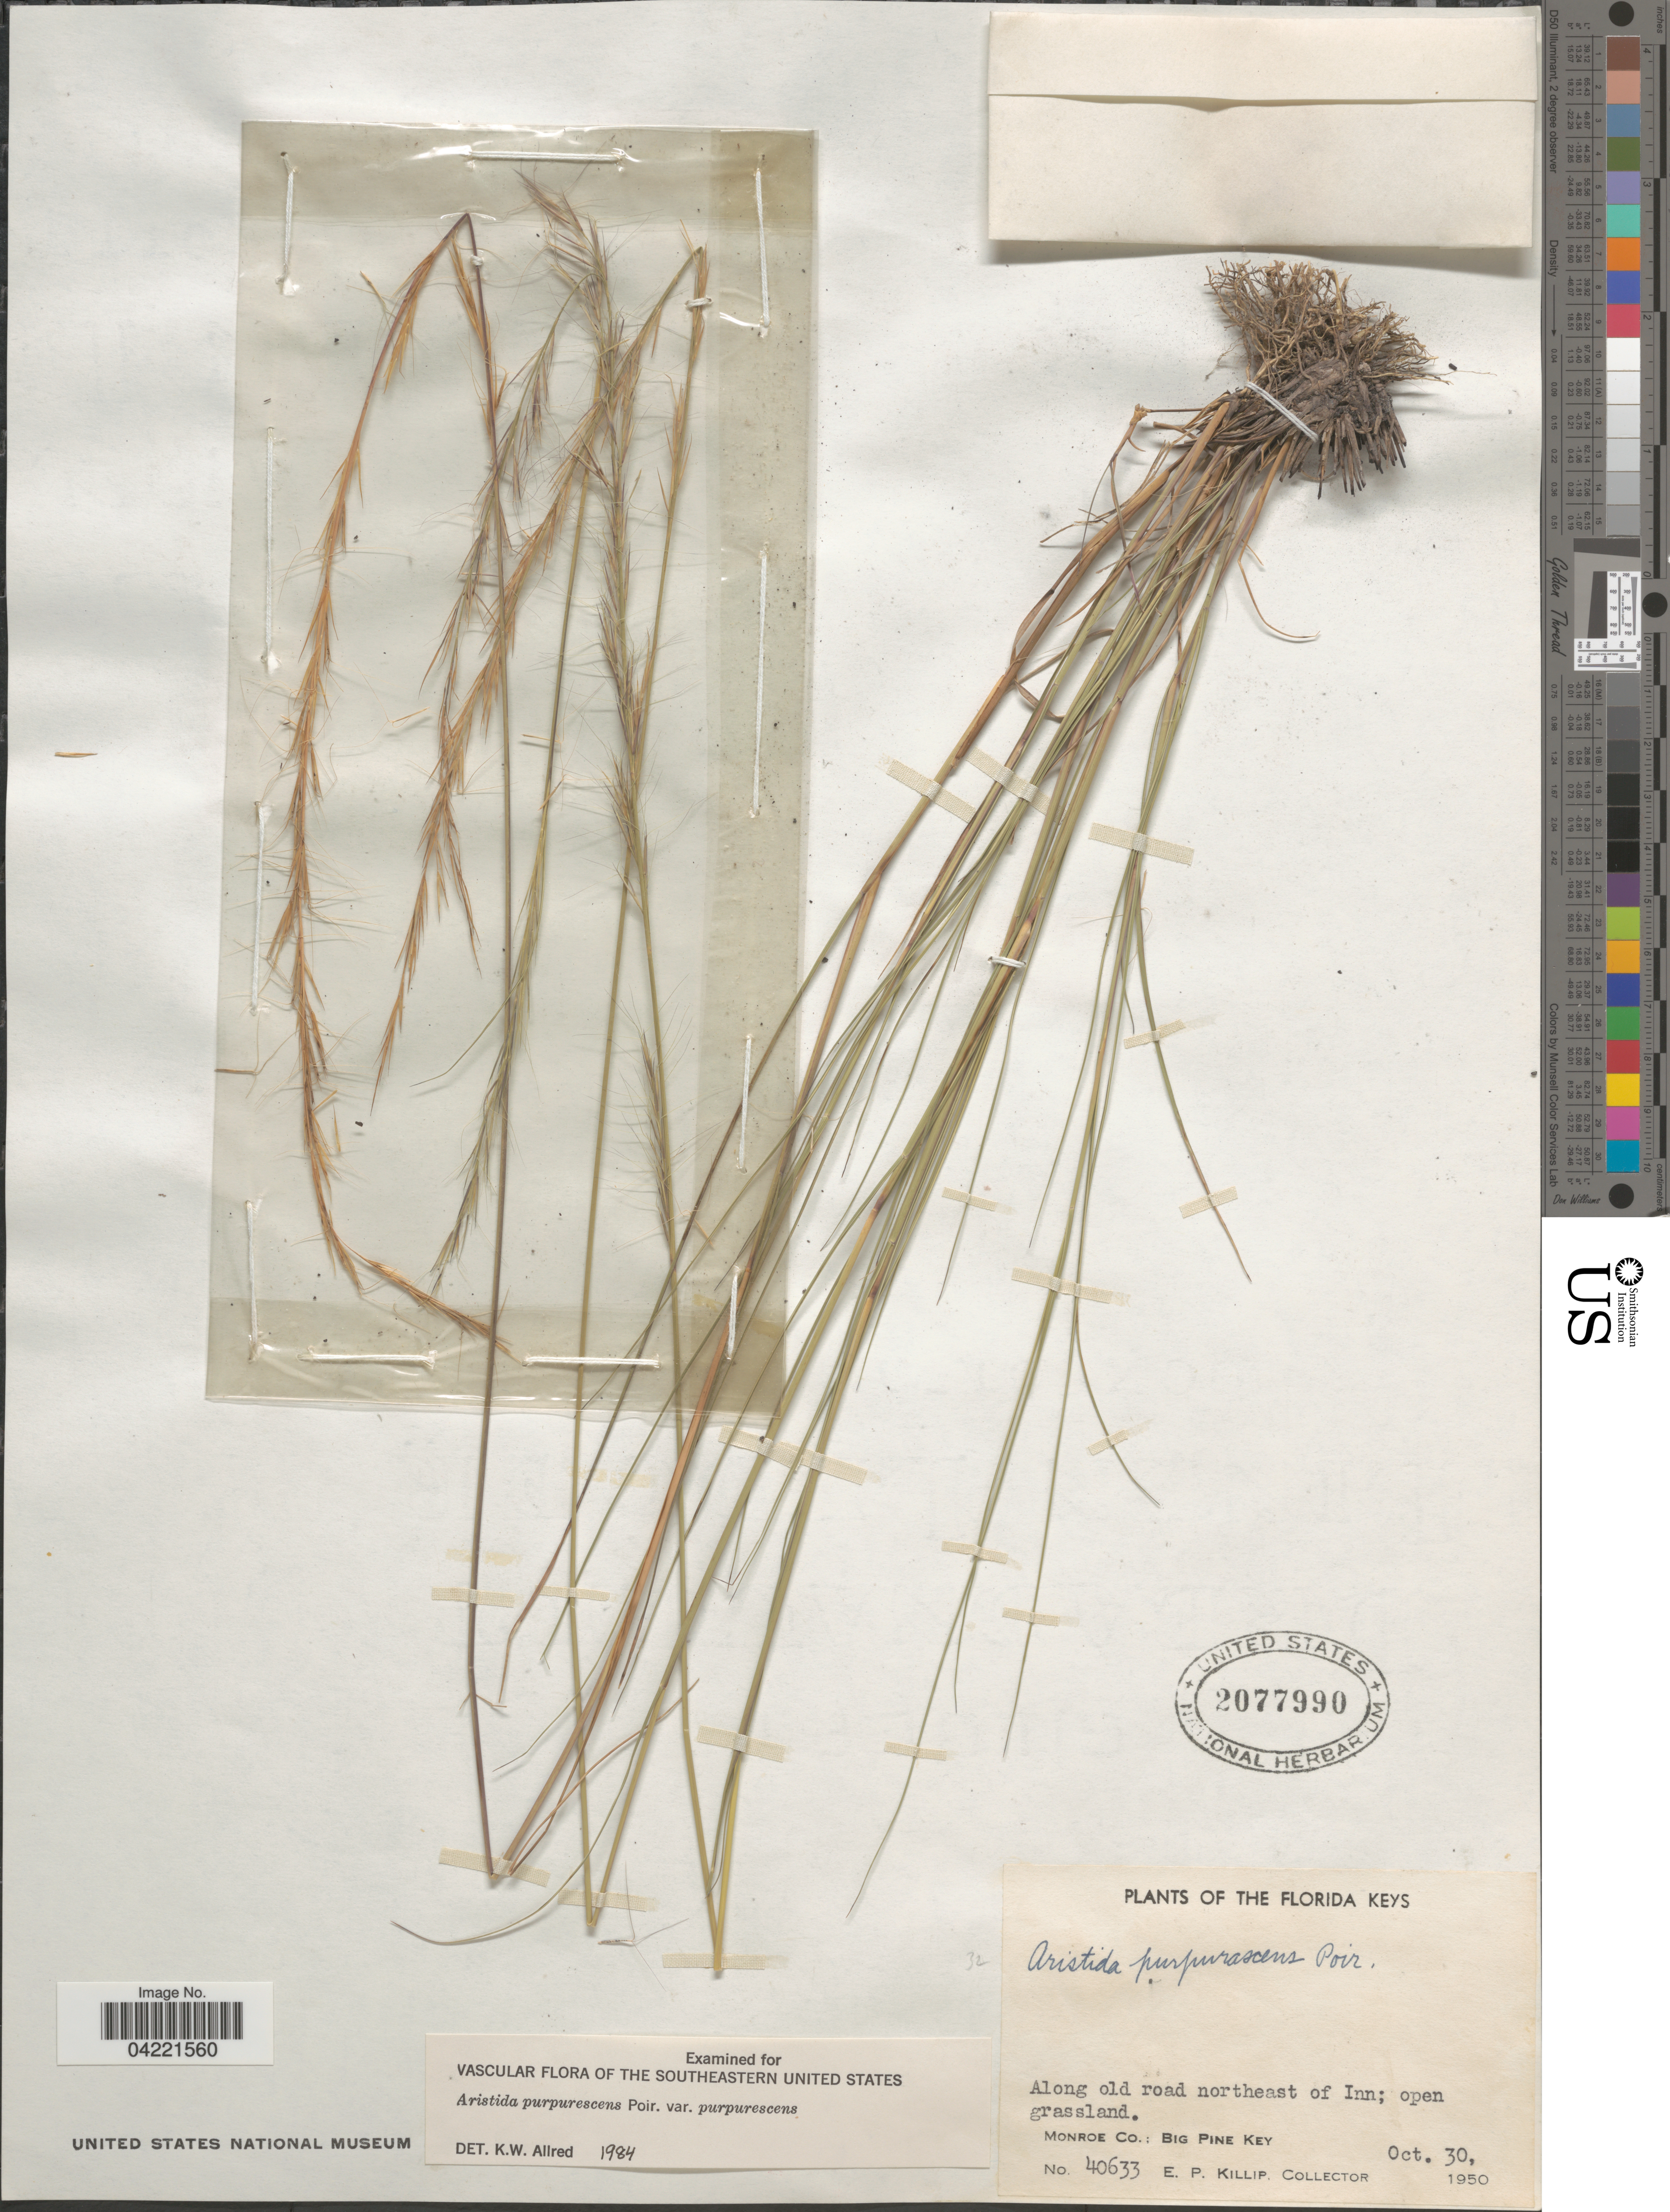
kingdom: Plantae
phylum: Tracheophyta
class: Liliopsida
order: Poales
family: Poaceae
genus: Aristida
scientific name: Aristida purpurascens var. purpurescens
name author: Poir.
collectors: E. P. Killip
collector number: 40633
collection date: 1950-10-30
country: United States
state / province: Florida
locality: The Florida Keys. Along old road northeast of Inn; open grassland. Monroe Co.: Big Pine Key.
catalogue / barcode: US 2077990